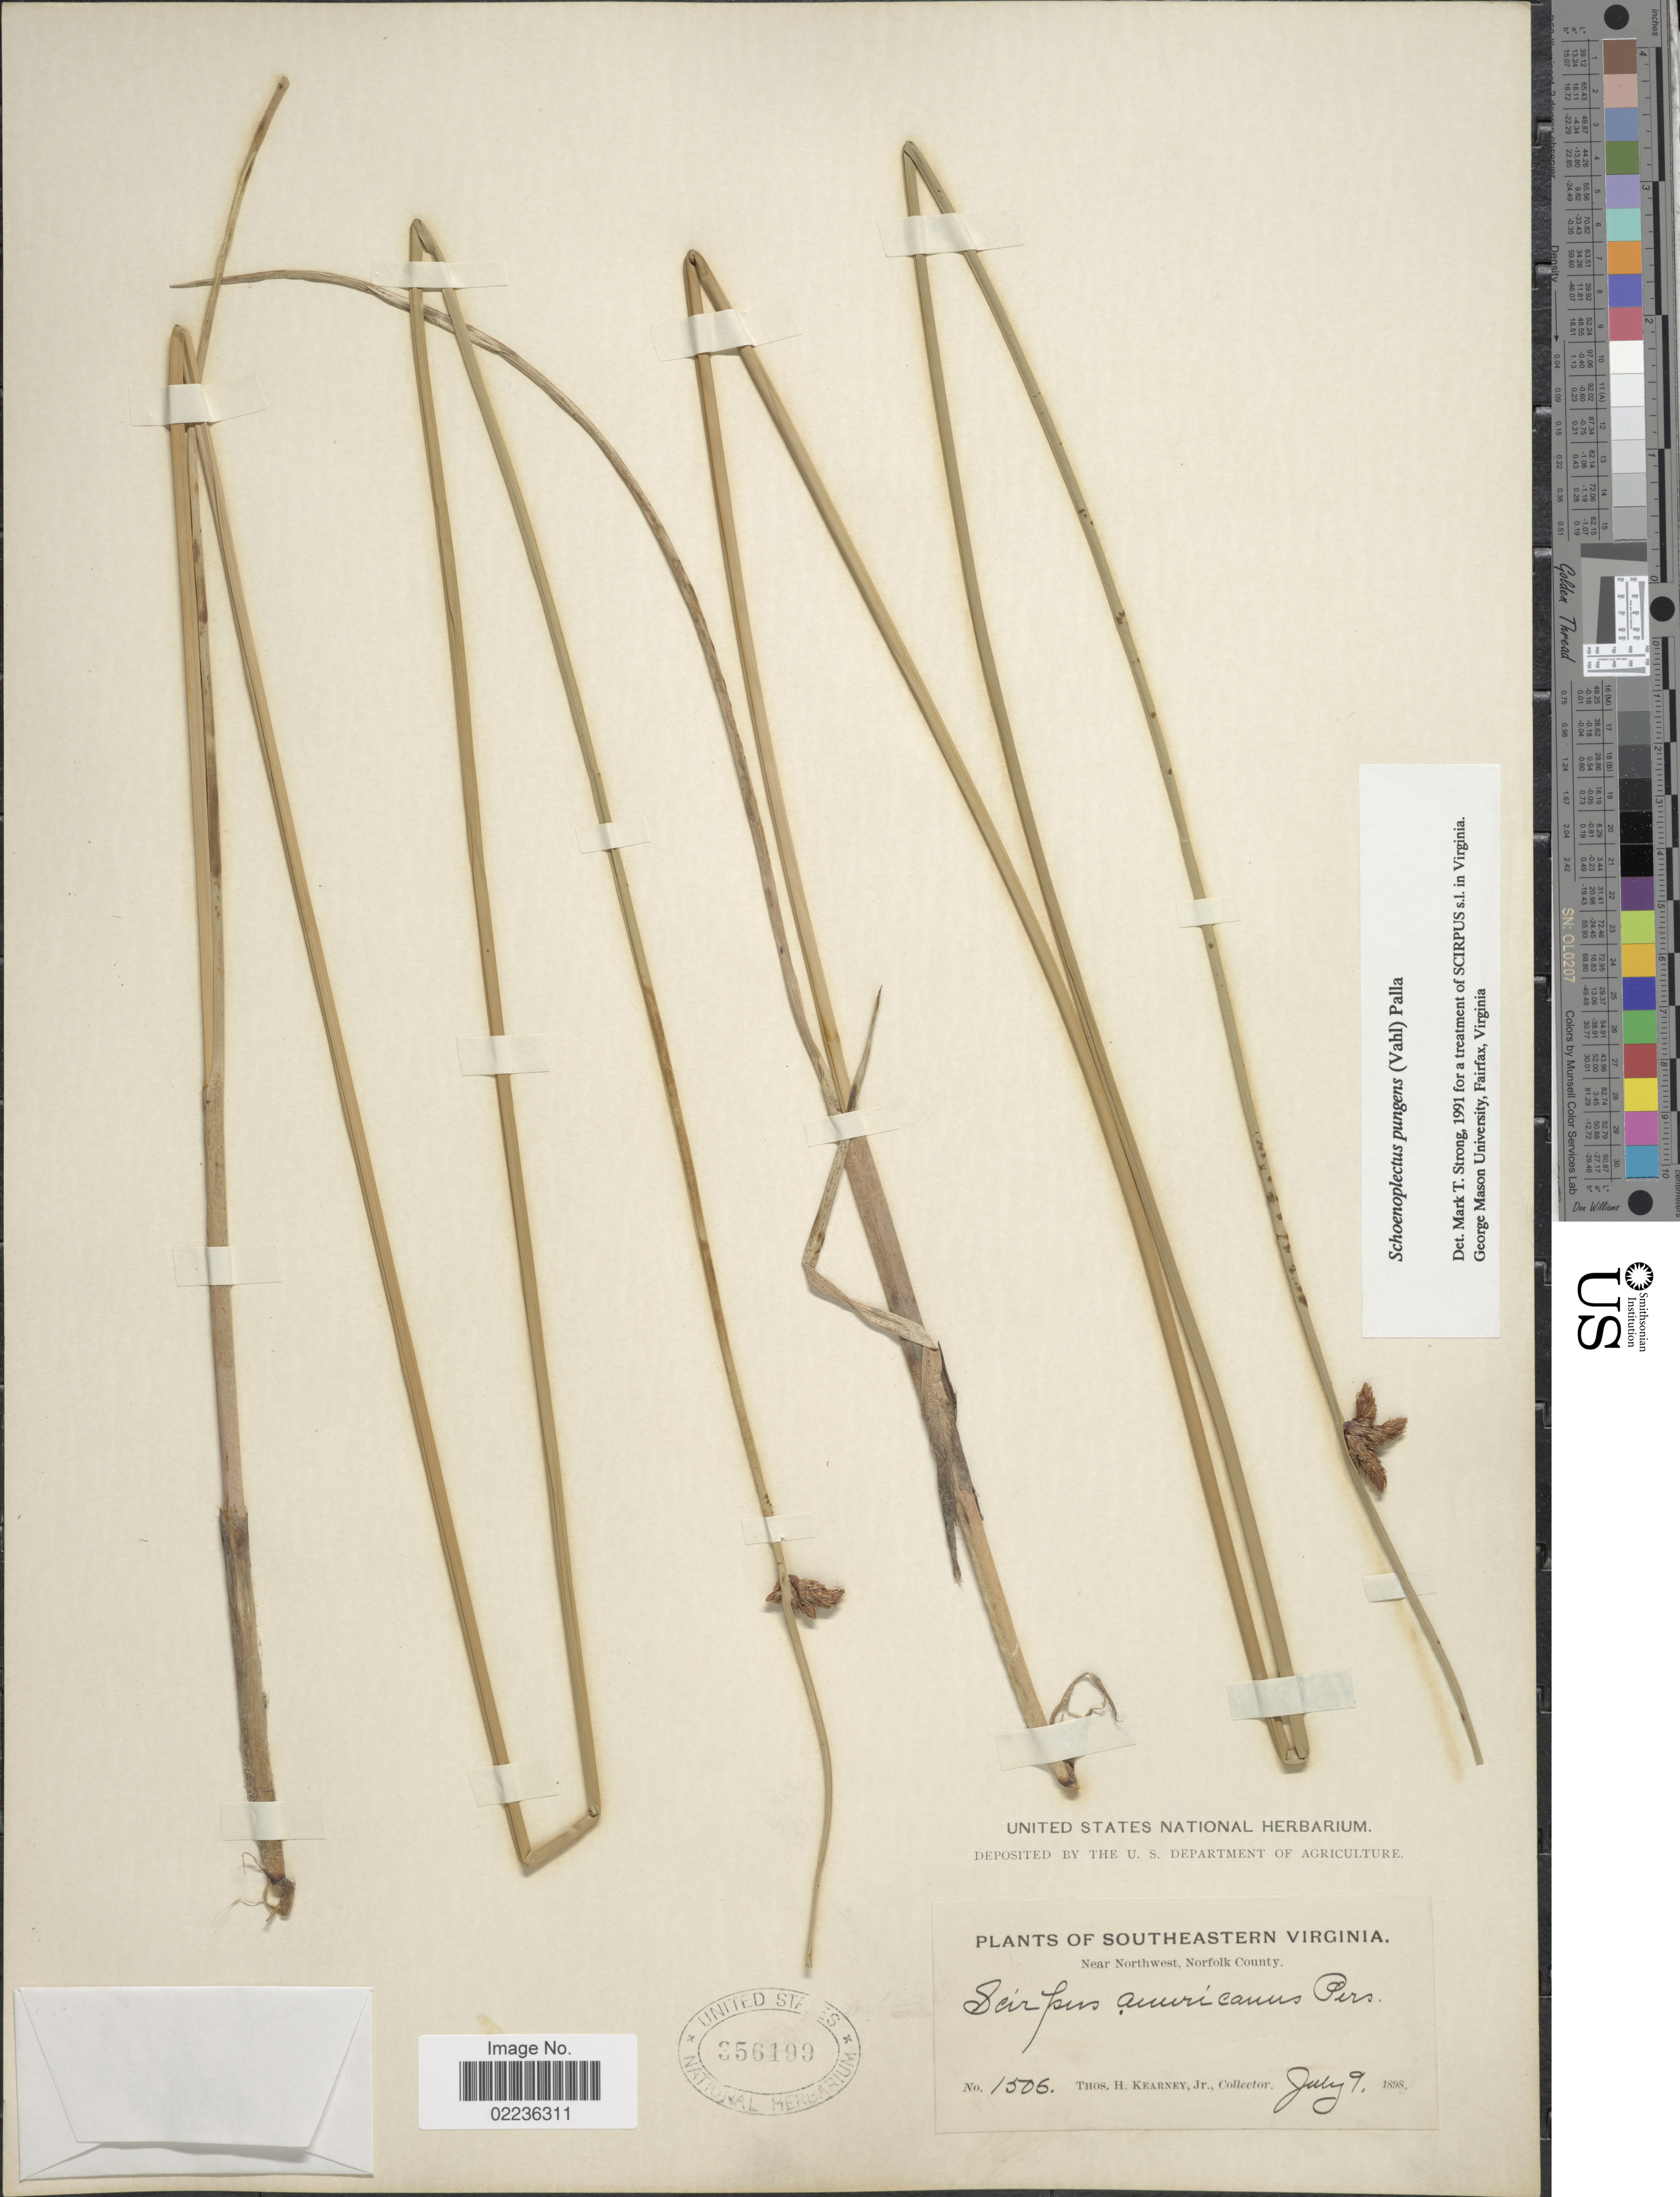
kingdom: Plantae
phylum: Tracheophyta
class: Liliopsida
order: Poales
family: Cyperaceae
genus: Schoenoplectus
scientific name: Schoenoplectus pungens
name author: (Vahl) Palla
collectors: T. H. Kearney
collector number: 1506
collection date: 1898-07-09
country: United States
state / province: Virginia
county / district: City of Chesapeake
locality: Southeastern Virginia. Near Northwest, Norfolk County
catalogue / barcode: US 356199